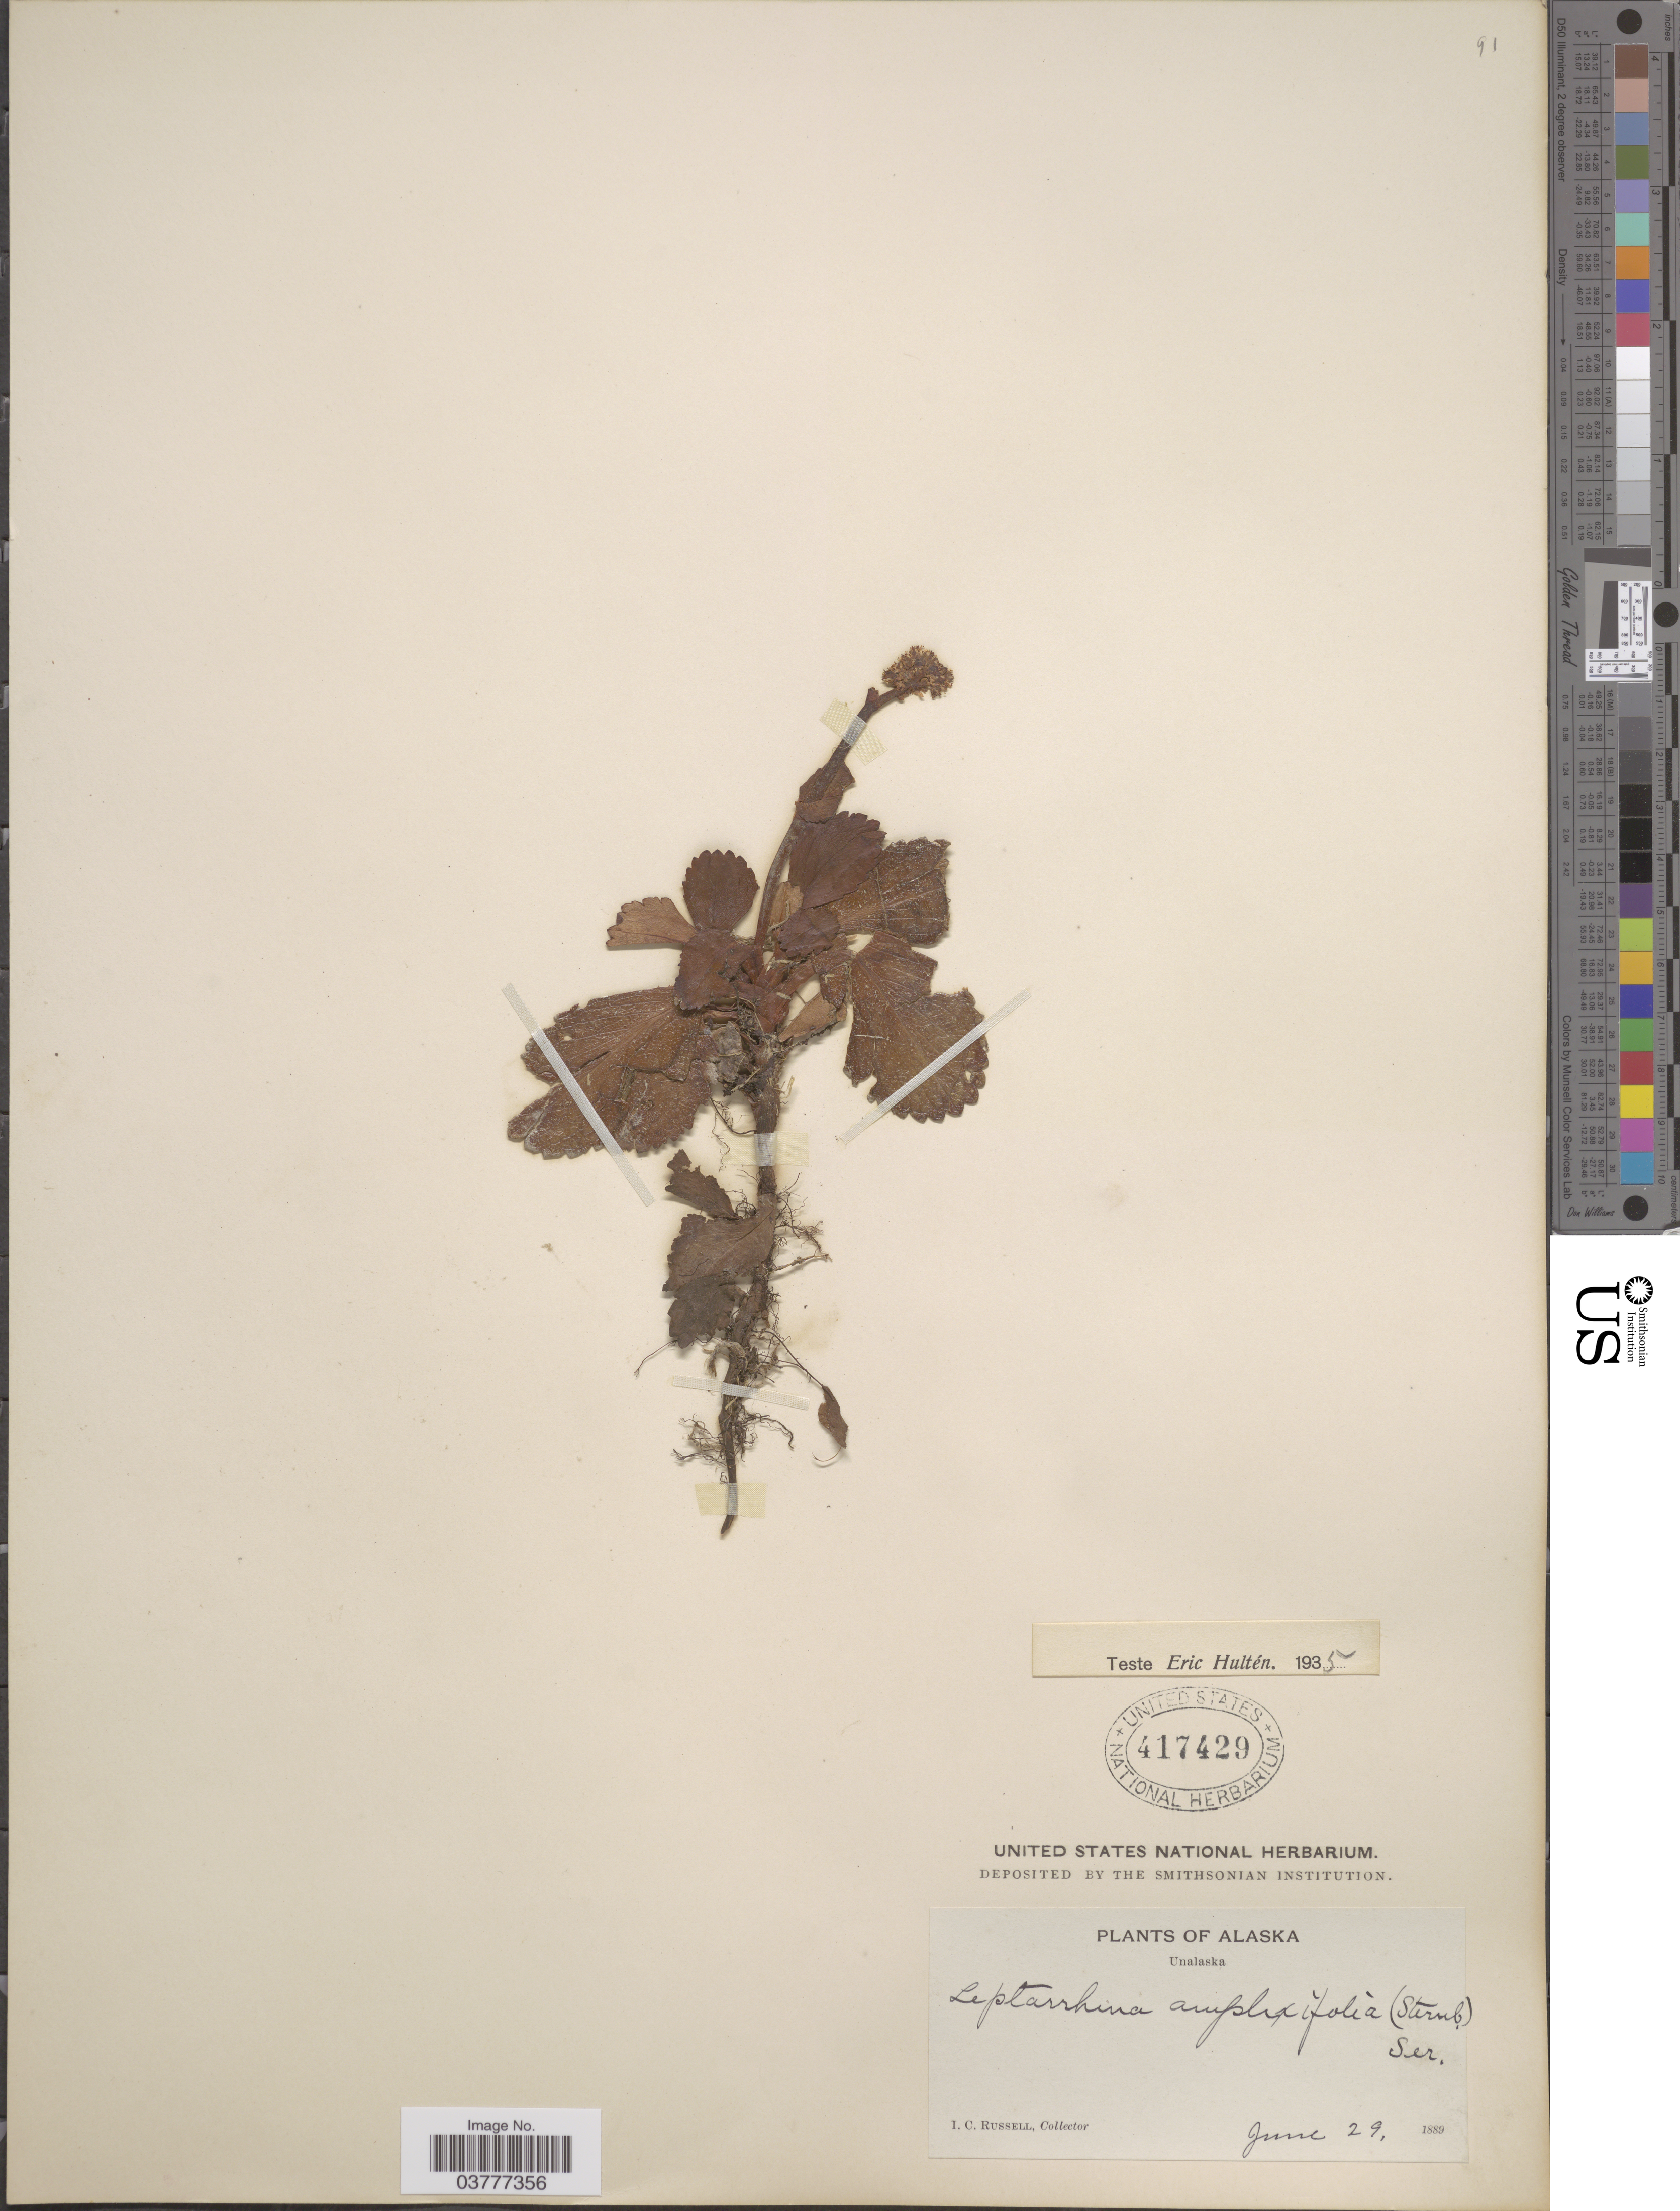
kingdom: Plantae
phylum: Tracheophyta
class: Magnoliopsida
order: Saxifragales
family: Saxifragaceae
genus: Leptarrhena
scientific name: Leptarrhena pyrolifolia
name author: (D. Don) Ser.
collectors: I. C. Russell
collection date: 1889-06-29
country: United States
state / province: Alaska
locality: Unalaska.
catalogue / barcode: US 417429